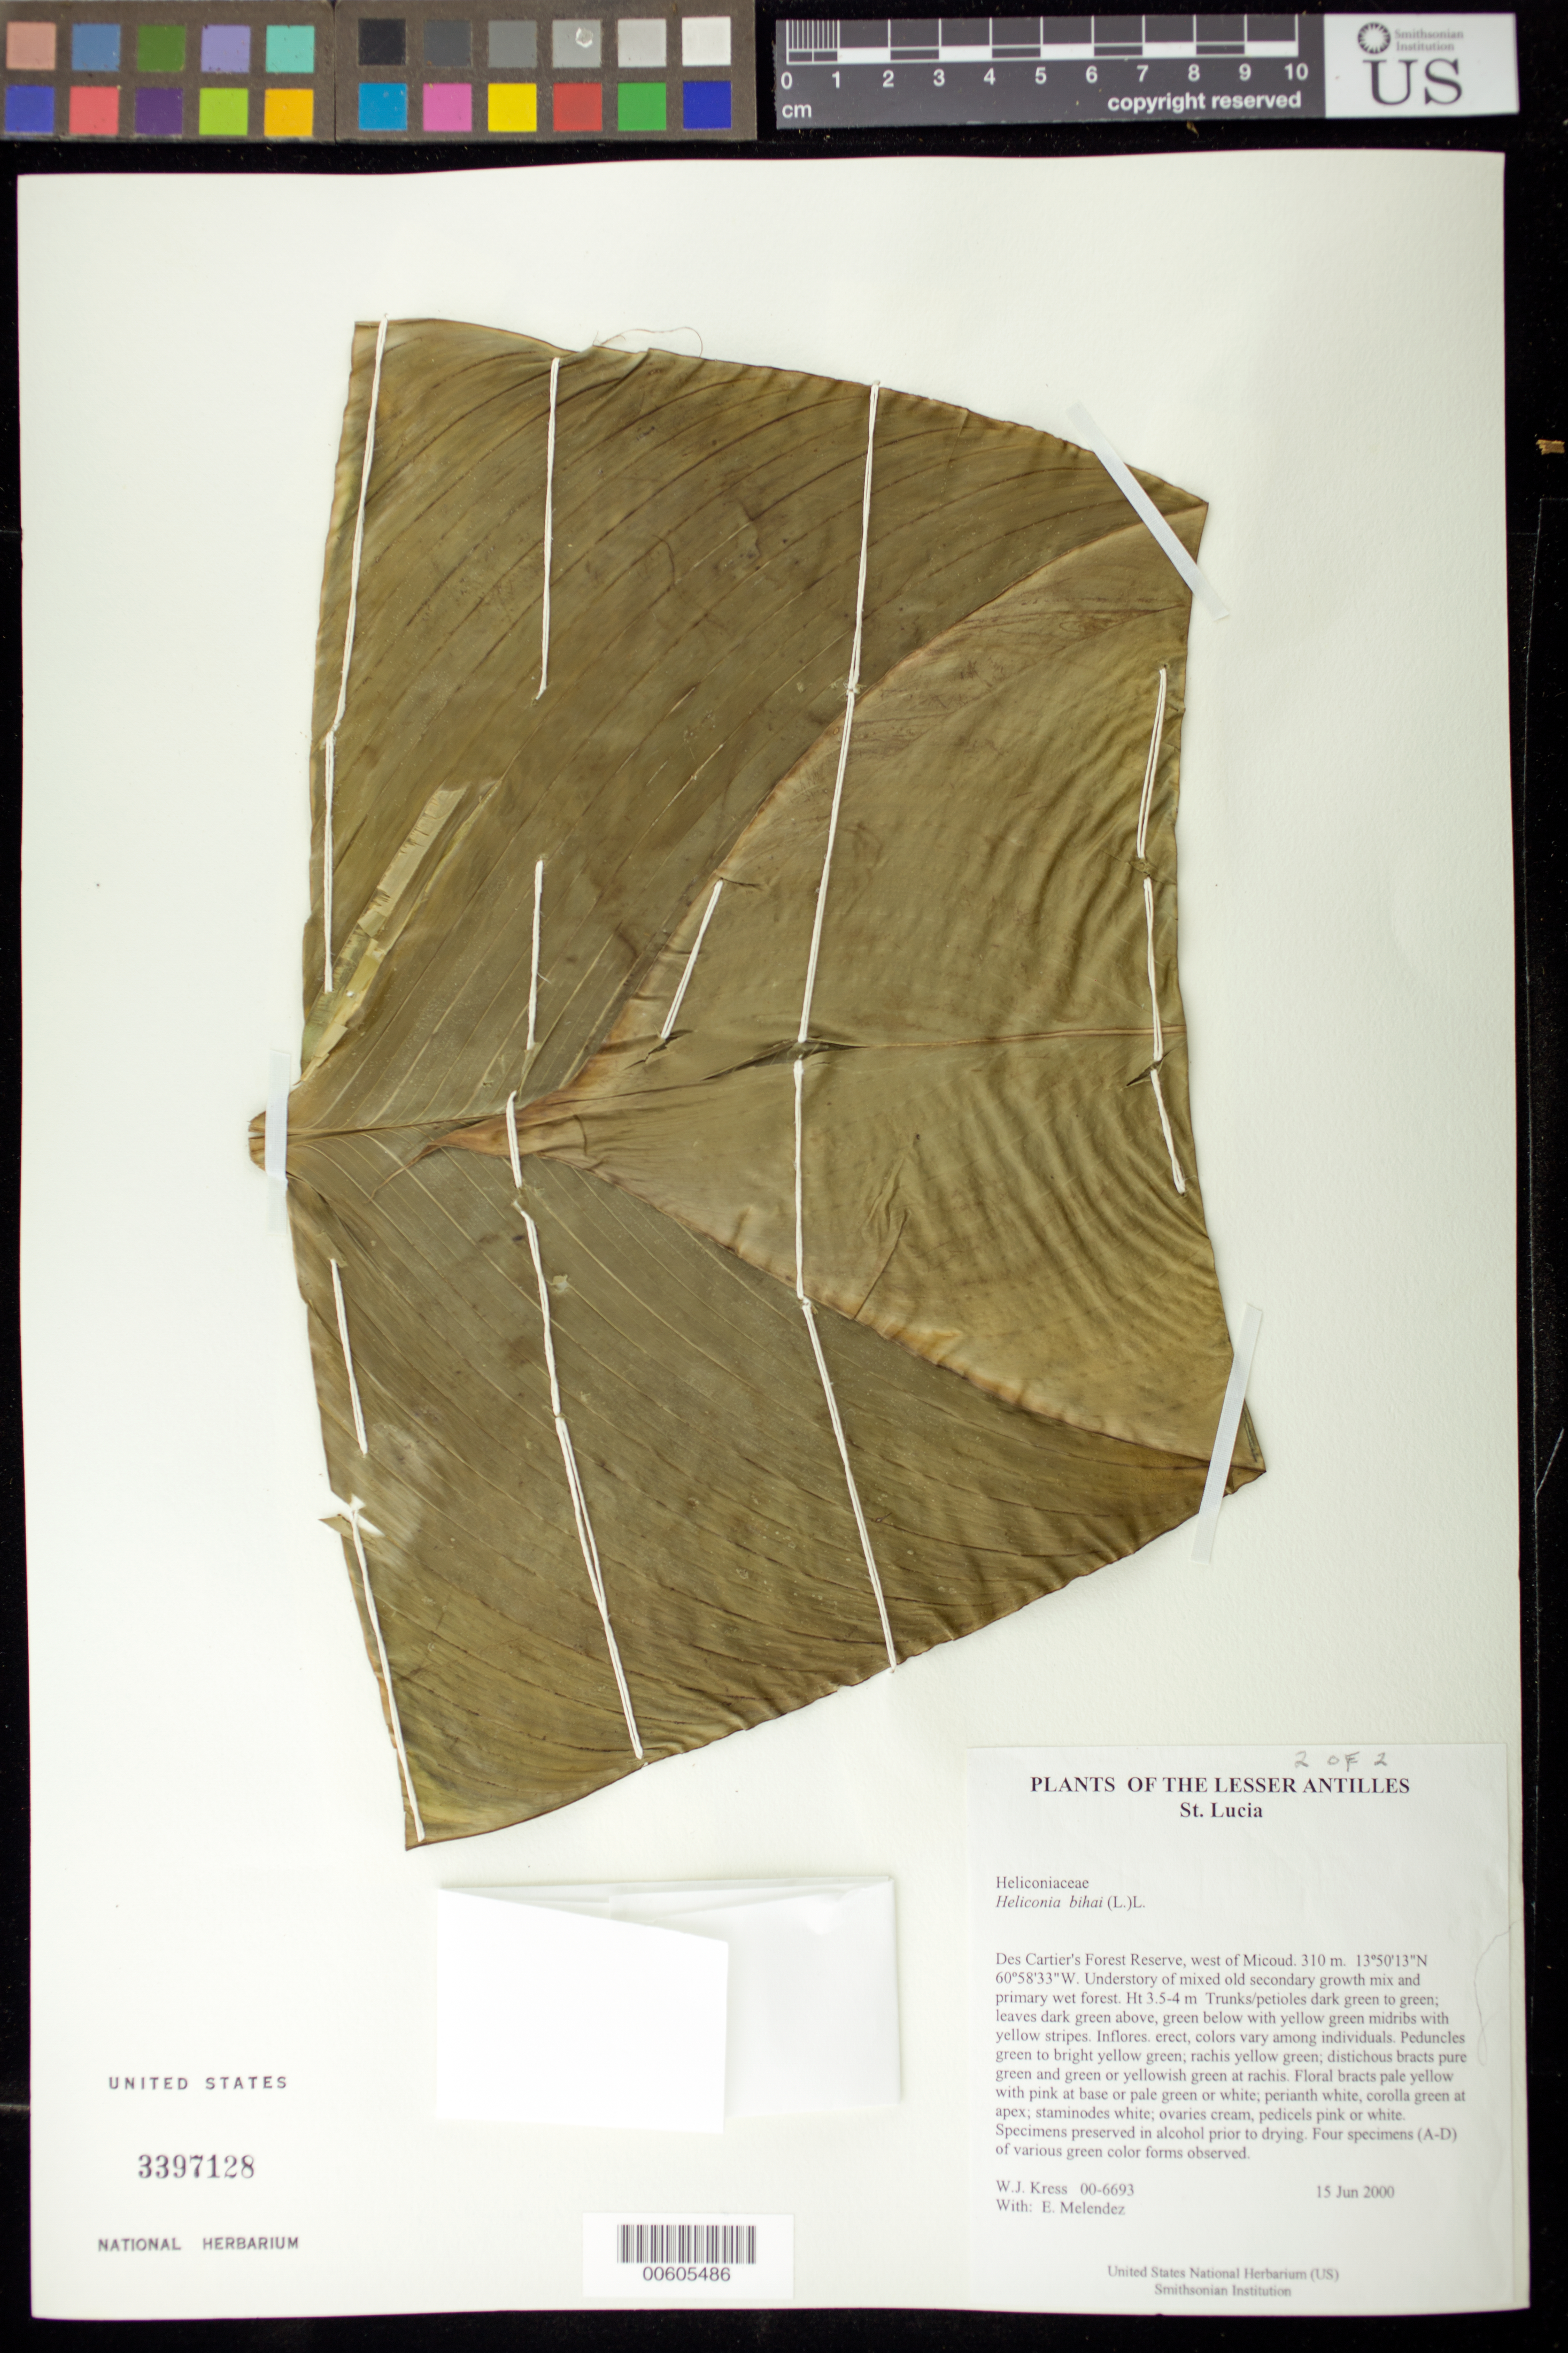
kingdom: Plantae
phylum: Tracheophyta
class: Liliopsida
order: Zingiberales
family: Heliconiaceae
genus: Heliconia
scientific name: Heliconia bihai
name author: (L.) L.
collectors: W. J. Kress, E. Meléndez & E. Temeles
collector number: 00-6693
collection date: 2000-06-15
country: St. Lucia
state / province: Micoud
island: St. Lucia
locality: Des Cartier's Forest Reserve, west of Micoud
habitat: Understory of mixed old secondary growth mix and primary wet forest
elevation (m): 310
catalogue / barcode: US 3397128